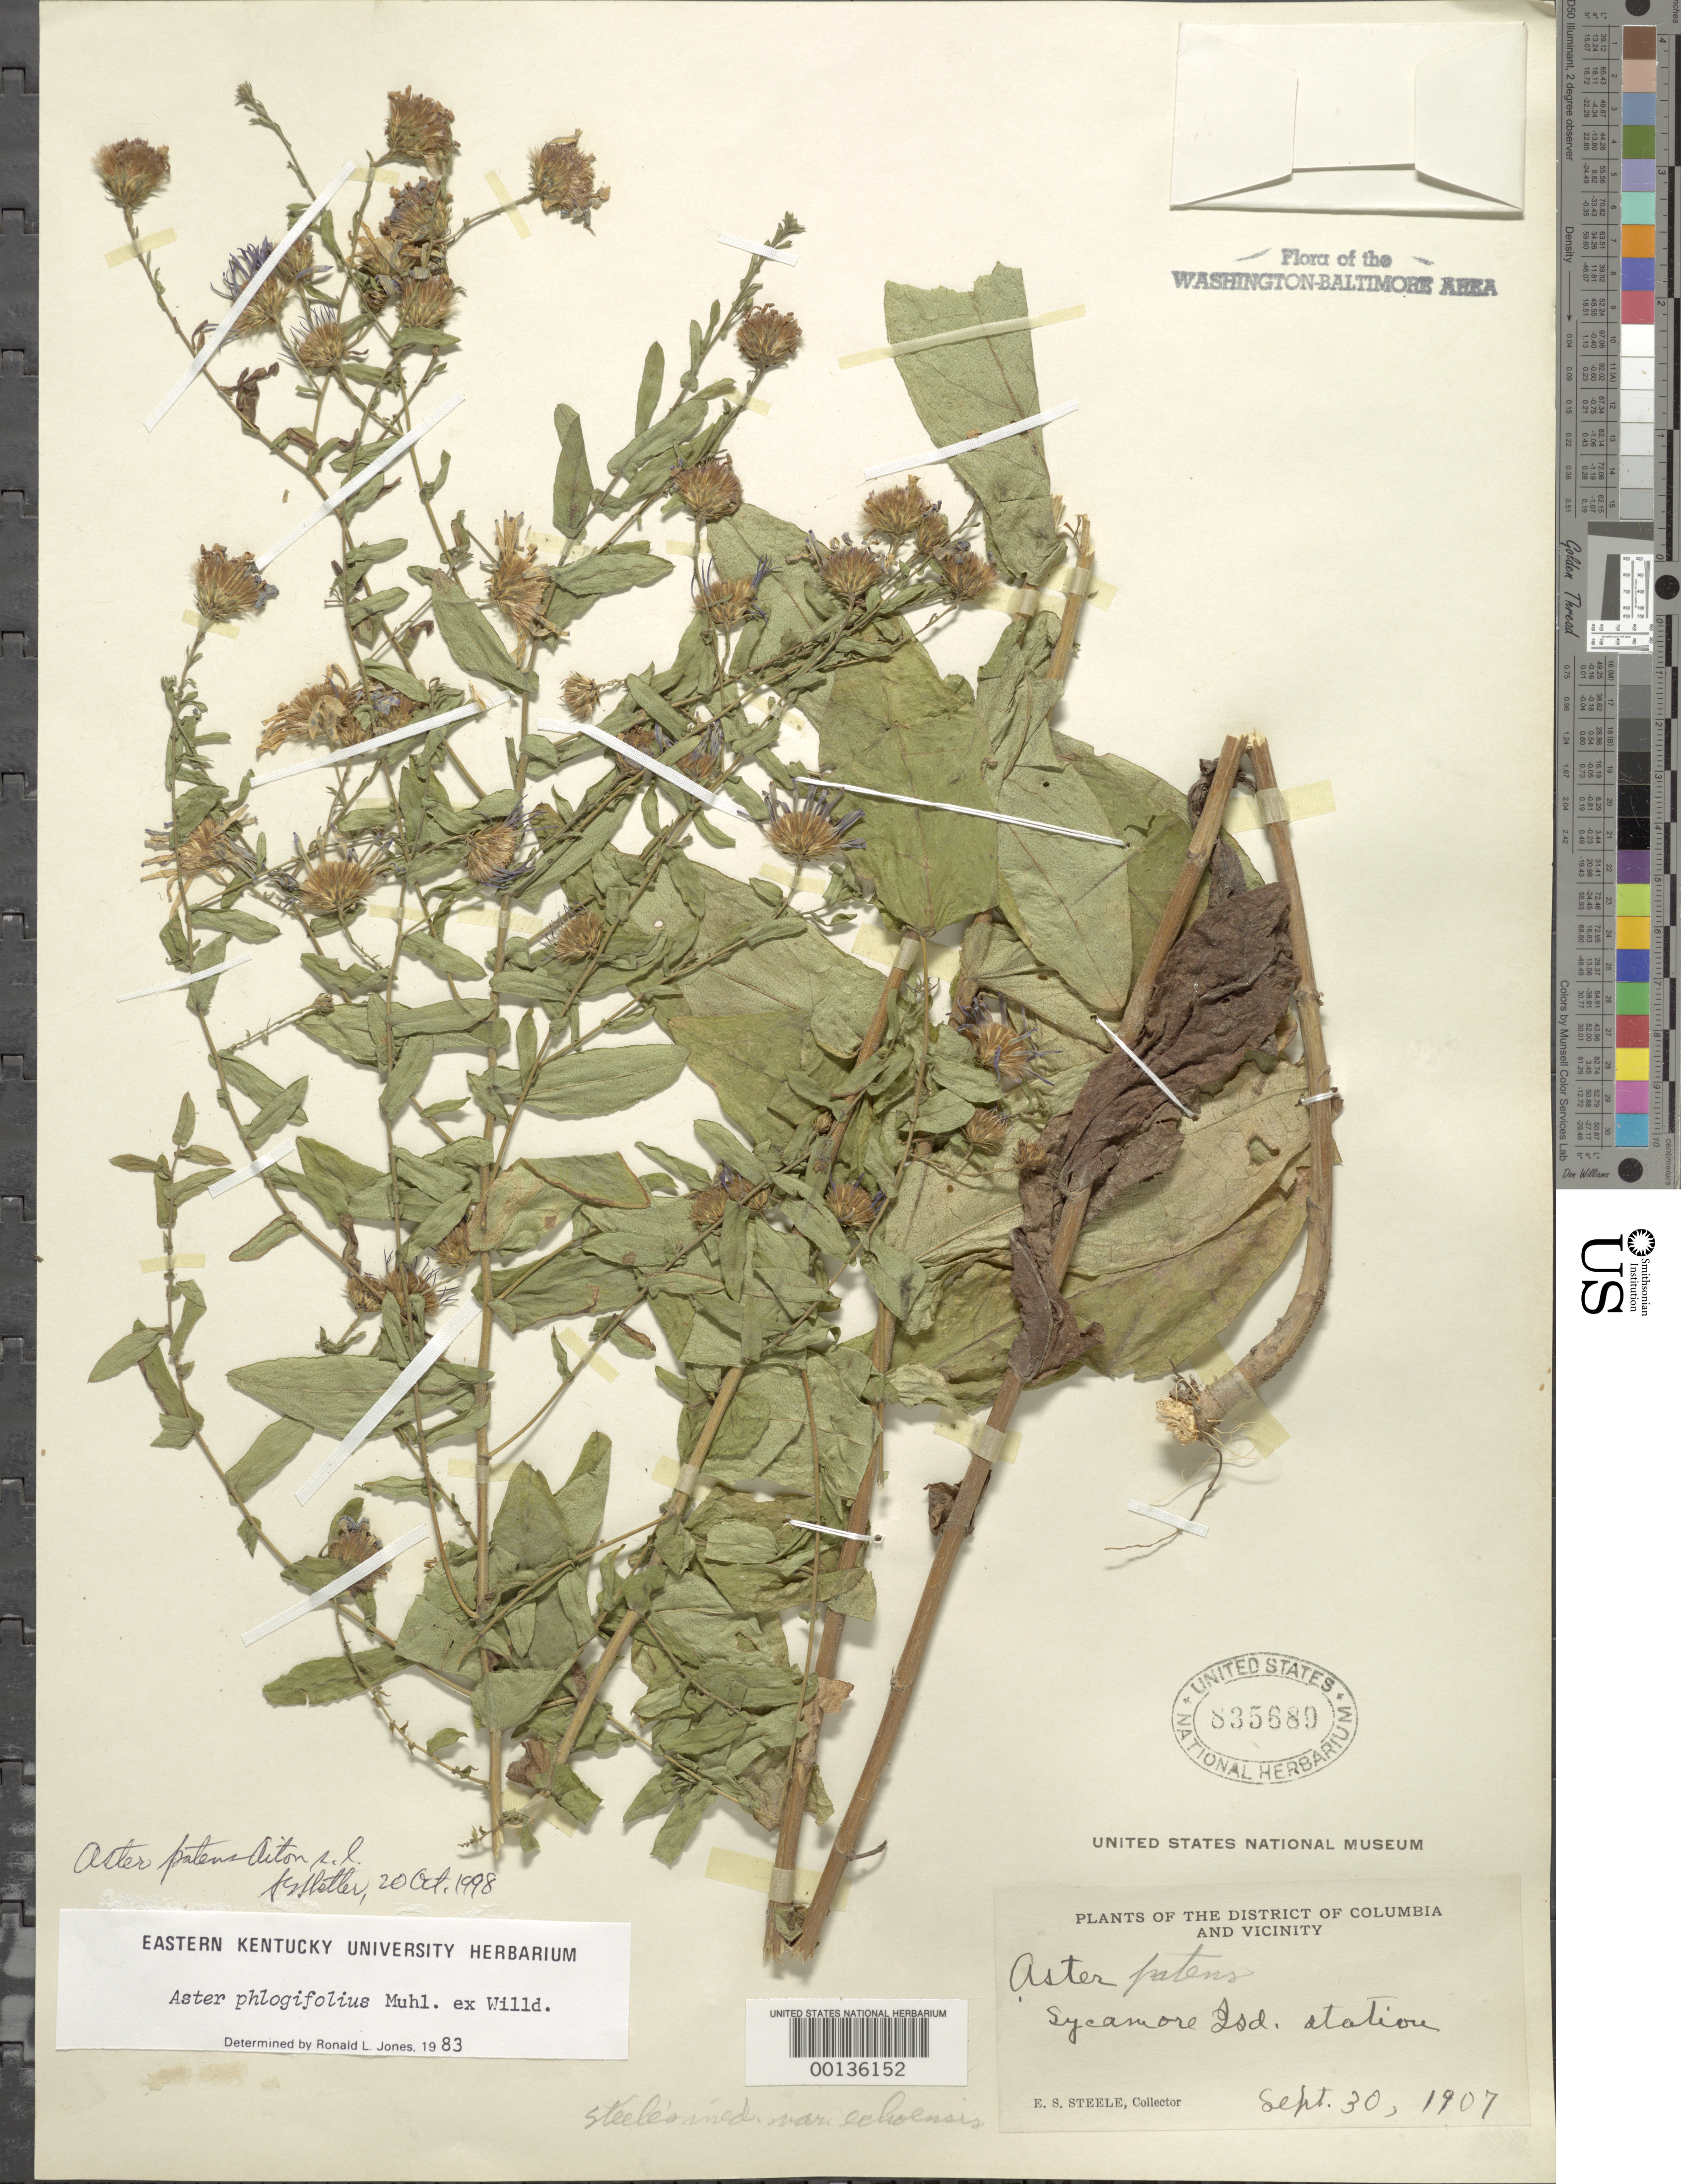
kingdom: Plantae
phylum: Tracheophyta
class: Magnoliopsida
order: Asterales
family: Asteraceae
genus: Symphyotrichum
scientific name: Symphyotrichum phlogifolium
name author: (Muhl. ex Willd.) G.L. Nesom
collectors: E. Steele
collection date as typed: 30 Sep 1907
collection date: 1907-09-30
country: United States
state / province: Maryland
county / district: Montgomery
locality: Sycamore Island Station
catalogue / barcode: US 835689